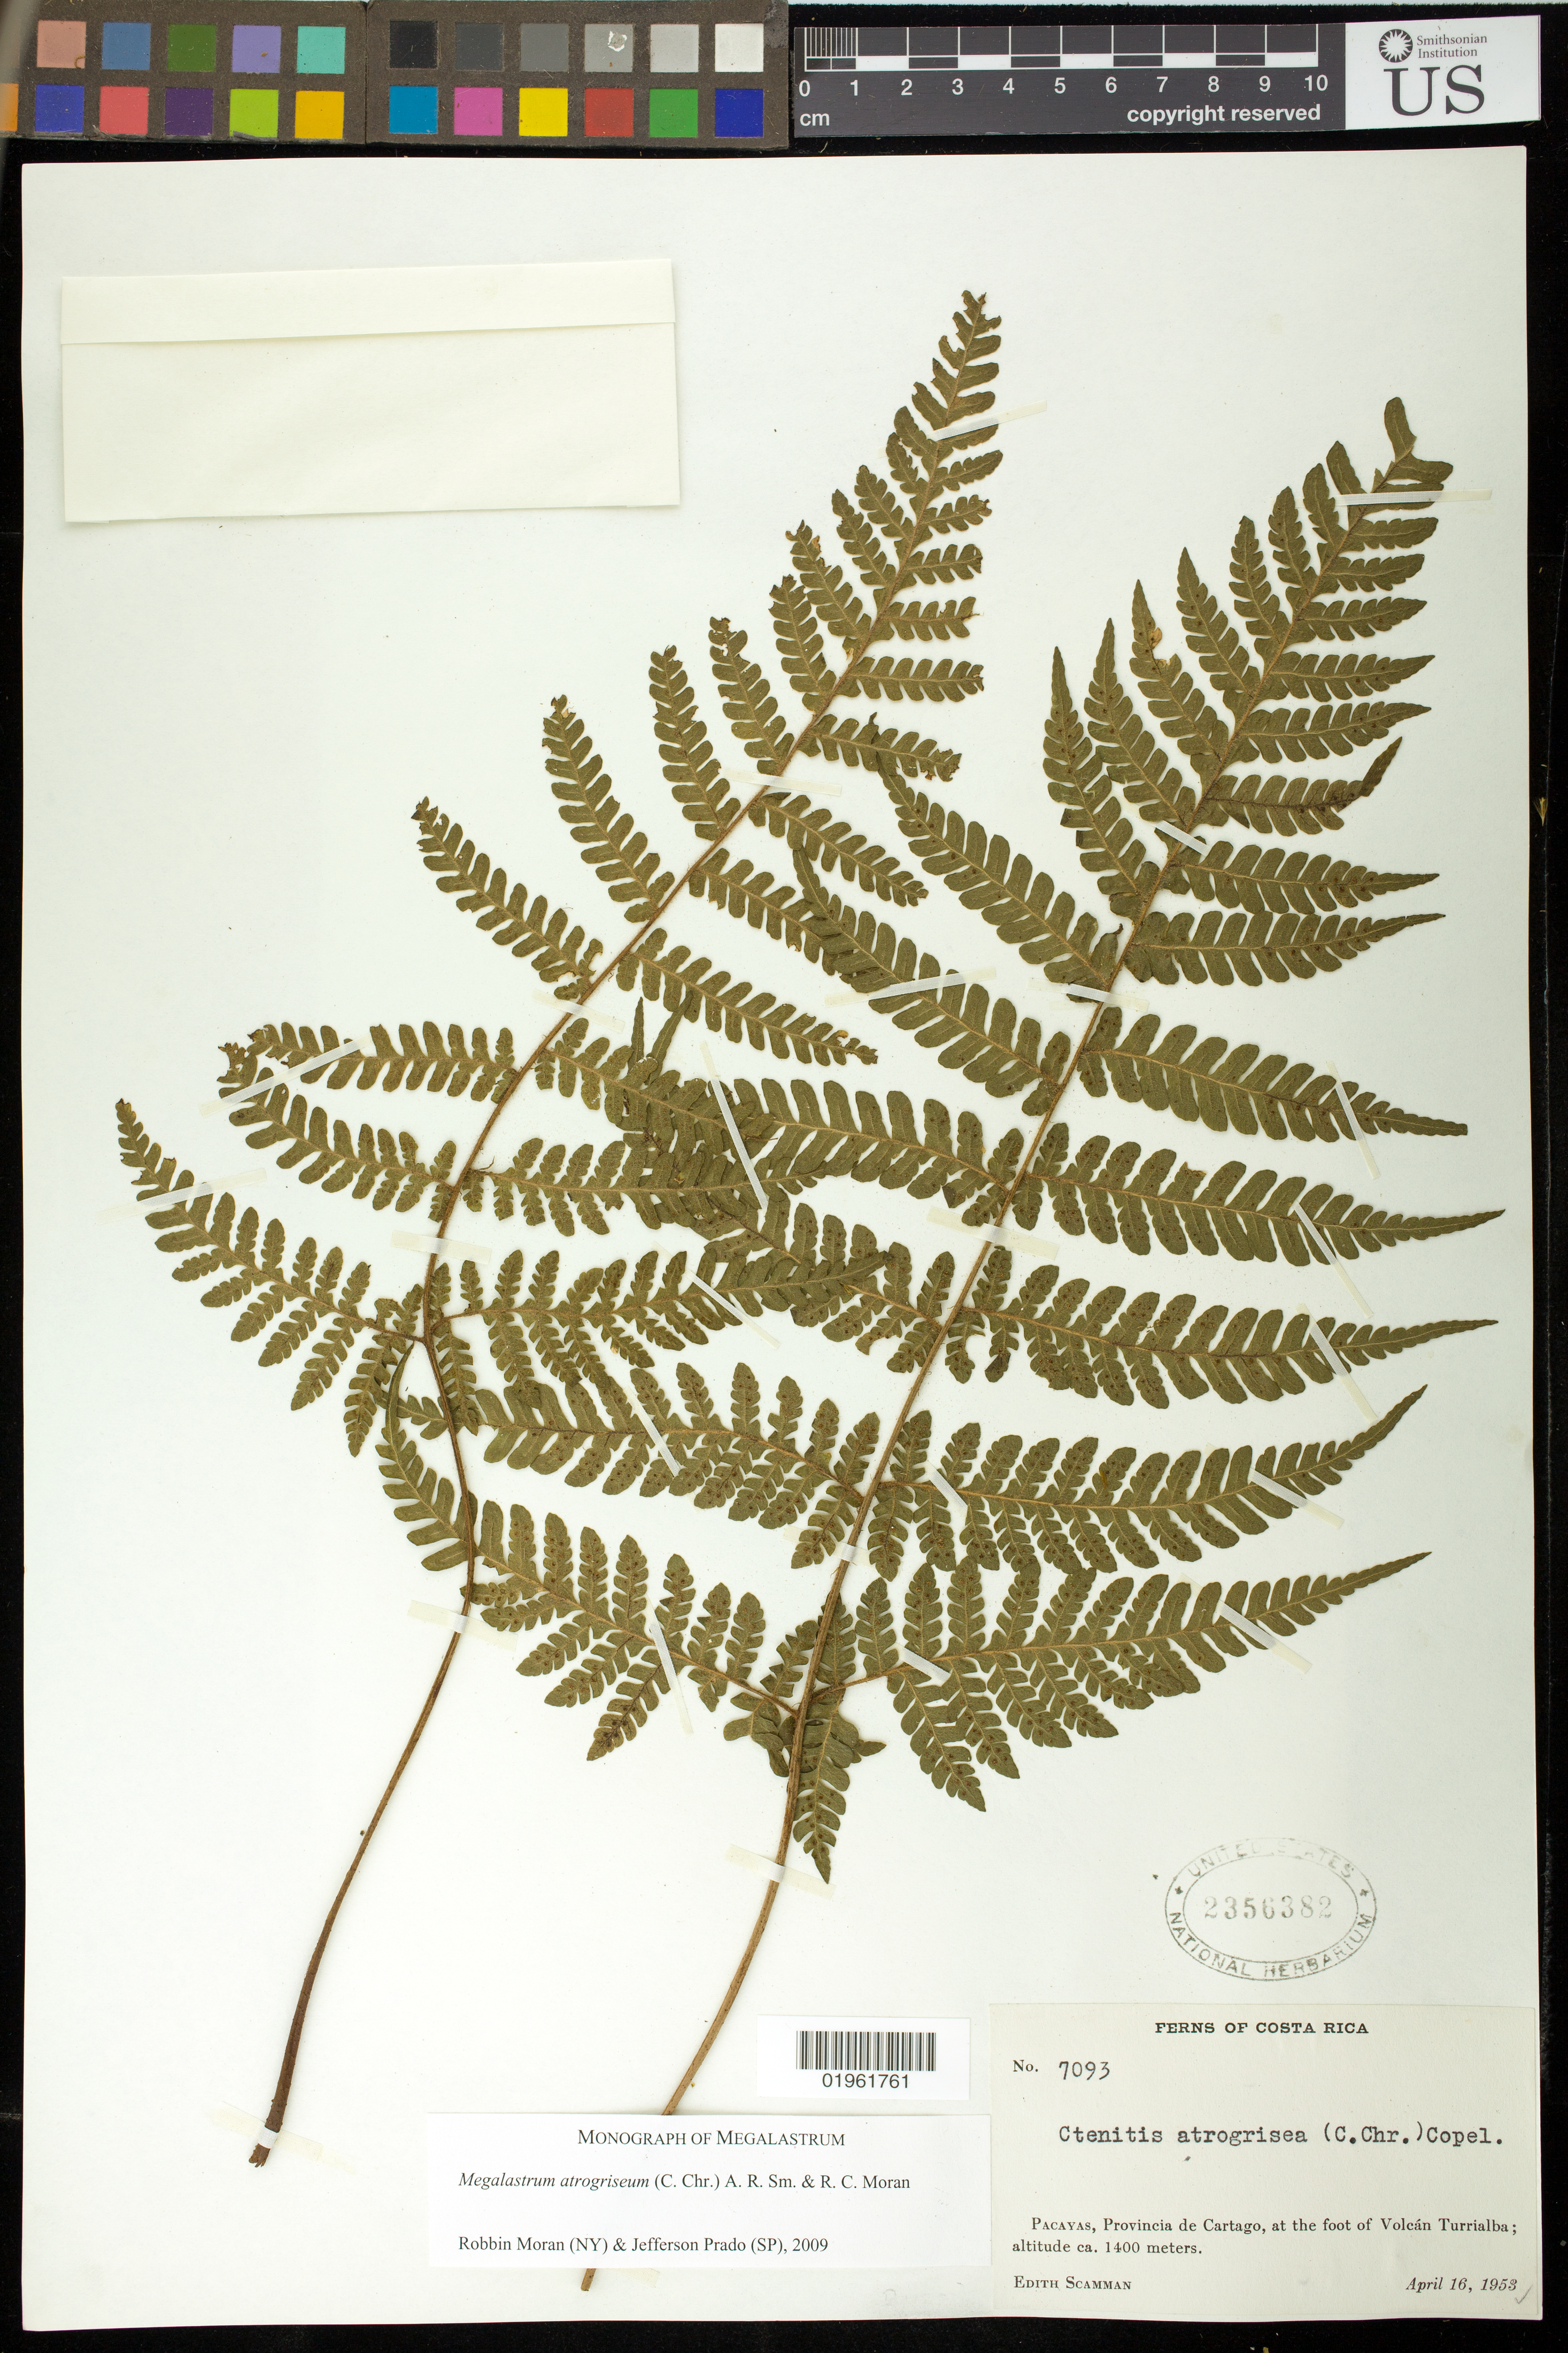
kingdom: Plantae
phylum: Tracheophyta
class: Polypodiopsida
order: Polypodiales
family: Dryopteridaceae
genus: Megalastrum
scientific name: Megalastrum atrogriseum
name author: (C. Chr.) A.R. Sm. & R.C. Moran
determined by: Moran, R. C.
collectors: E. Scamman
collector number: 7093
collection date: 1953-04-16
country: Costa Rica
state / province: Cartago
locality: Pacayas, Provincia de cartago, at the foot of Volcán Turrialba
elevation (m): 1400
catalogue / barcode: US 2356382